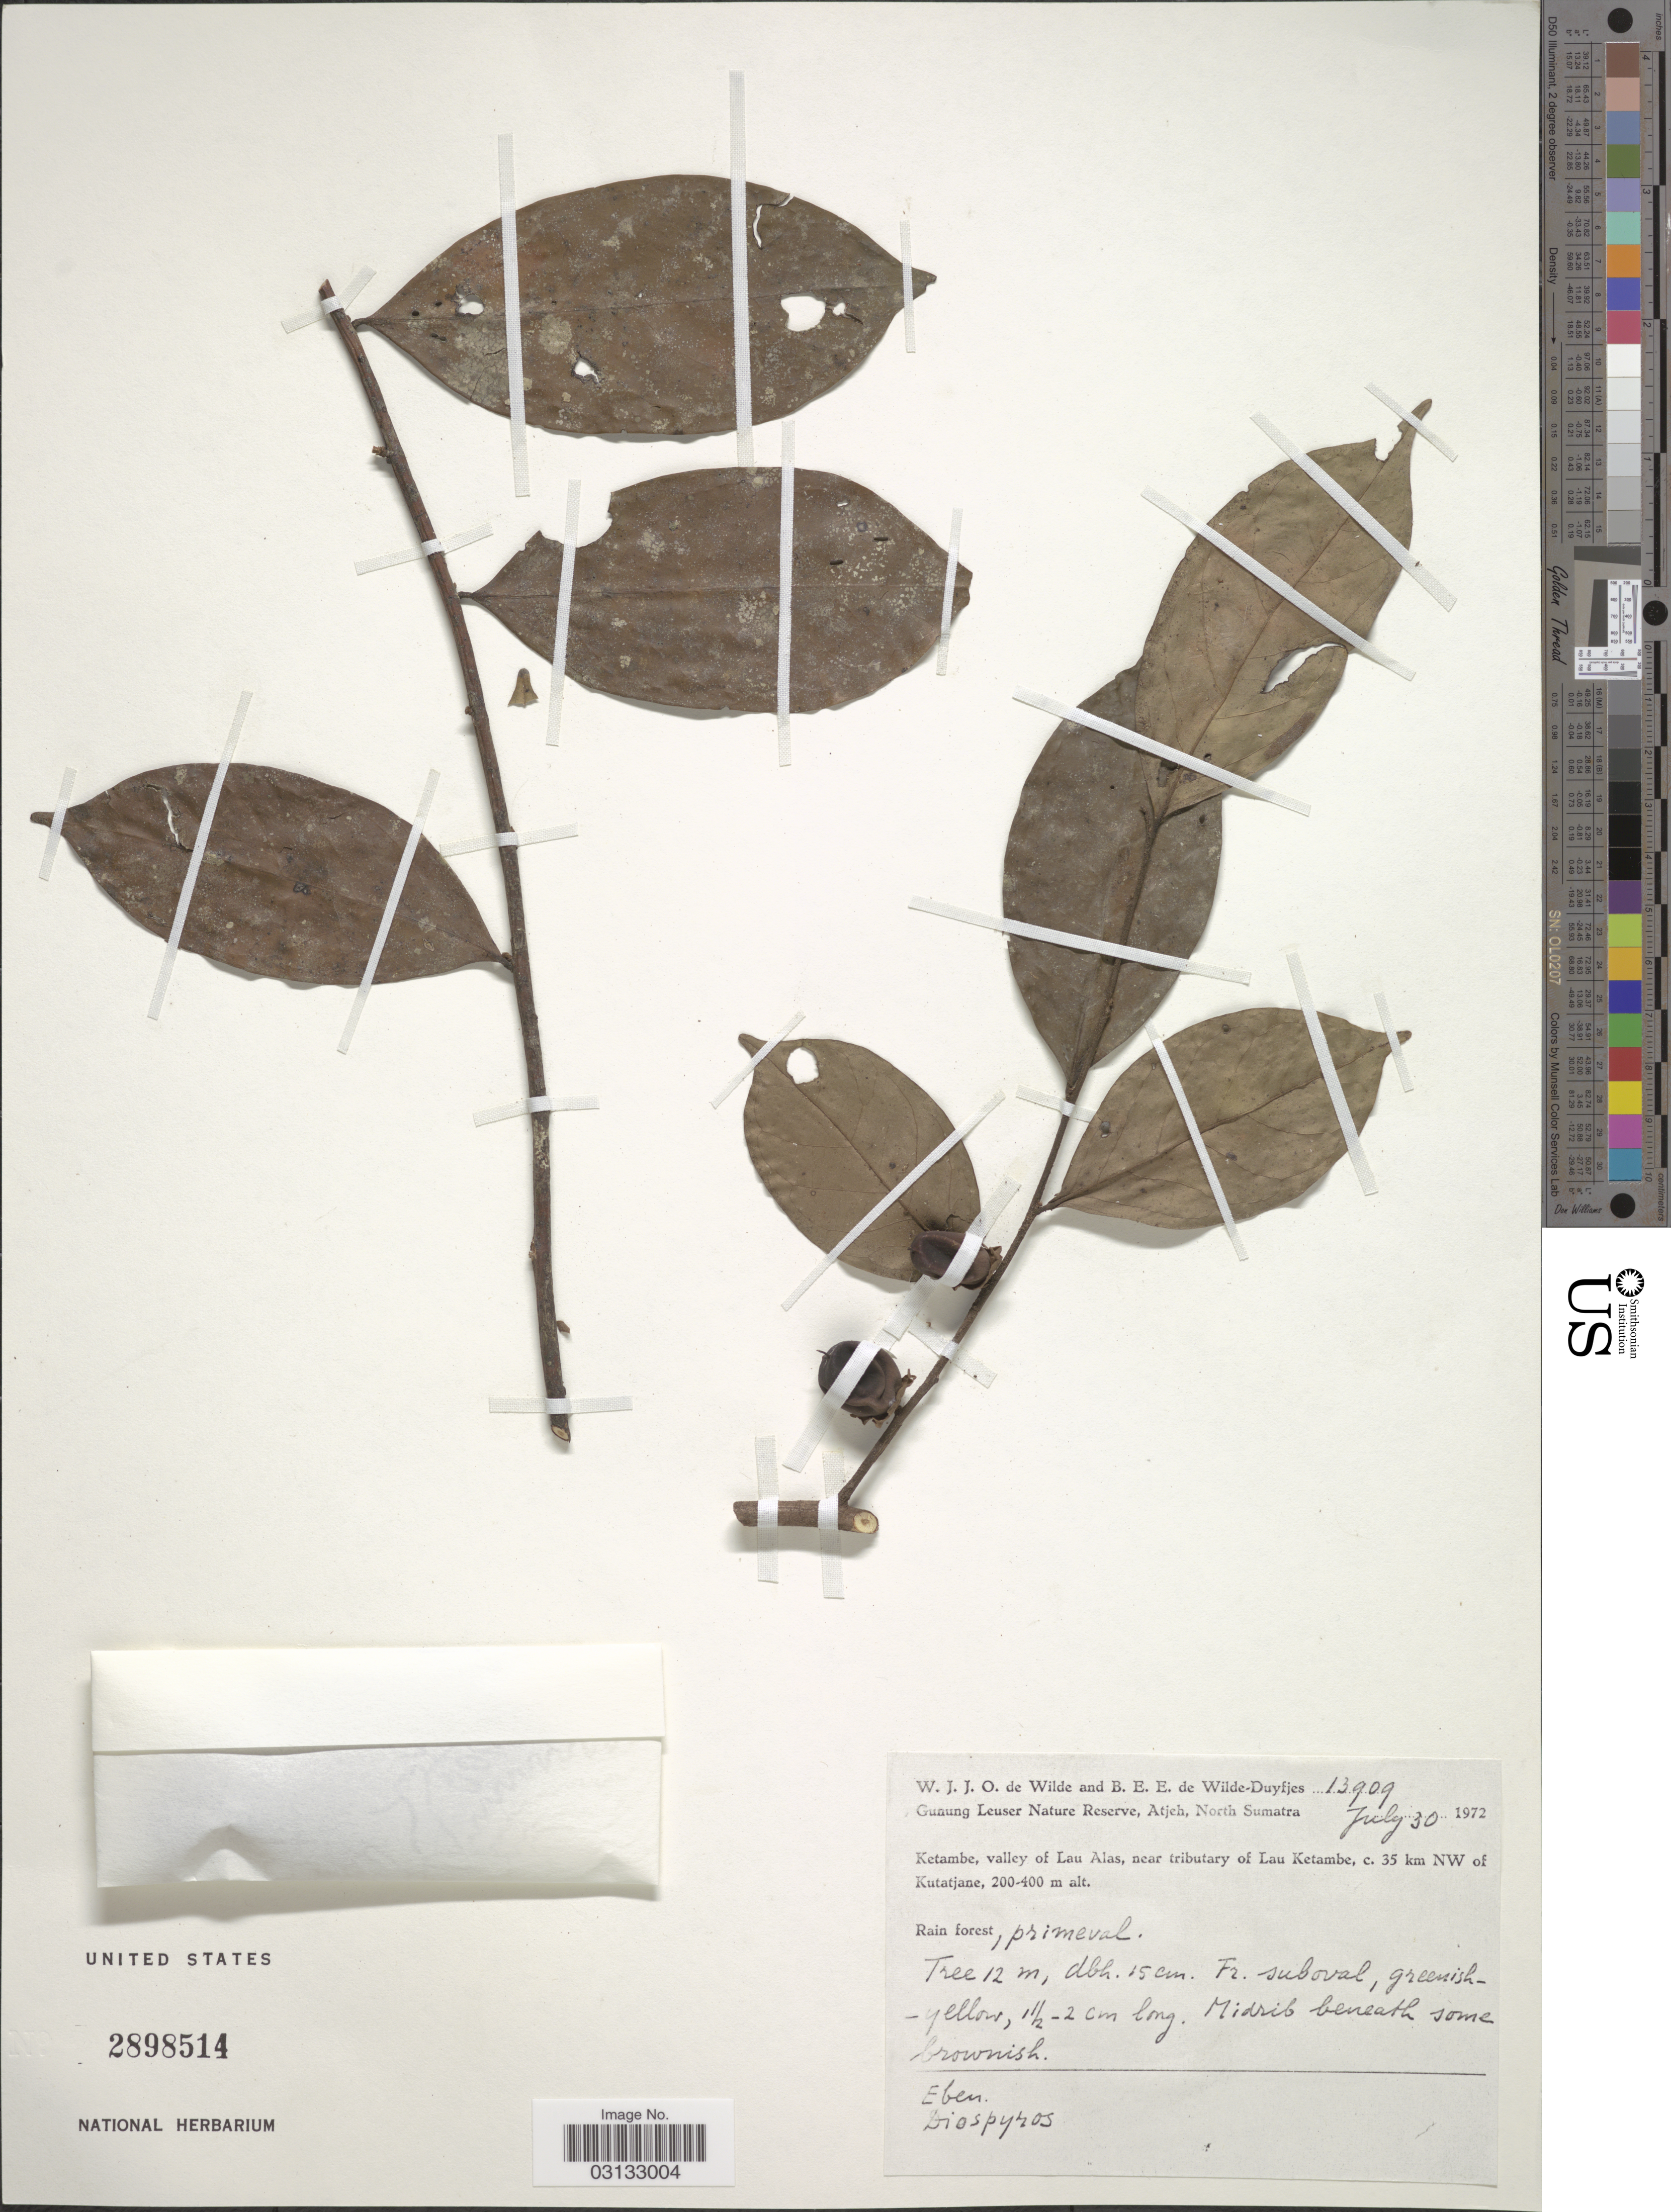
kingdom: Plantae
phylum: Tracheophyta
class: Magnoliopsida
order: Ericales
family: Ebenaceae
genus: Diospyros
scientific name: Diospyros sp.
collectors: W. J. de Wilde & B. E. de Wilde-Duyfjes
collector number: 13909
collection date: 1972-07-30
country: Indonesia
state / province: Sumatra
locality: Gunung Leuser Nature Reserve, Atjeh, North Sumatra, Ketambe, valley of Lau Alas, near tributary of Lau Ketambe, c. 35 km NW of Kutatjane.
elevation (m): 200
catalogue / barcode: US 2898514